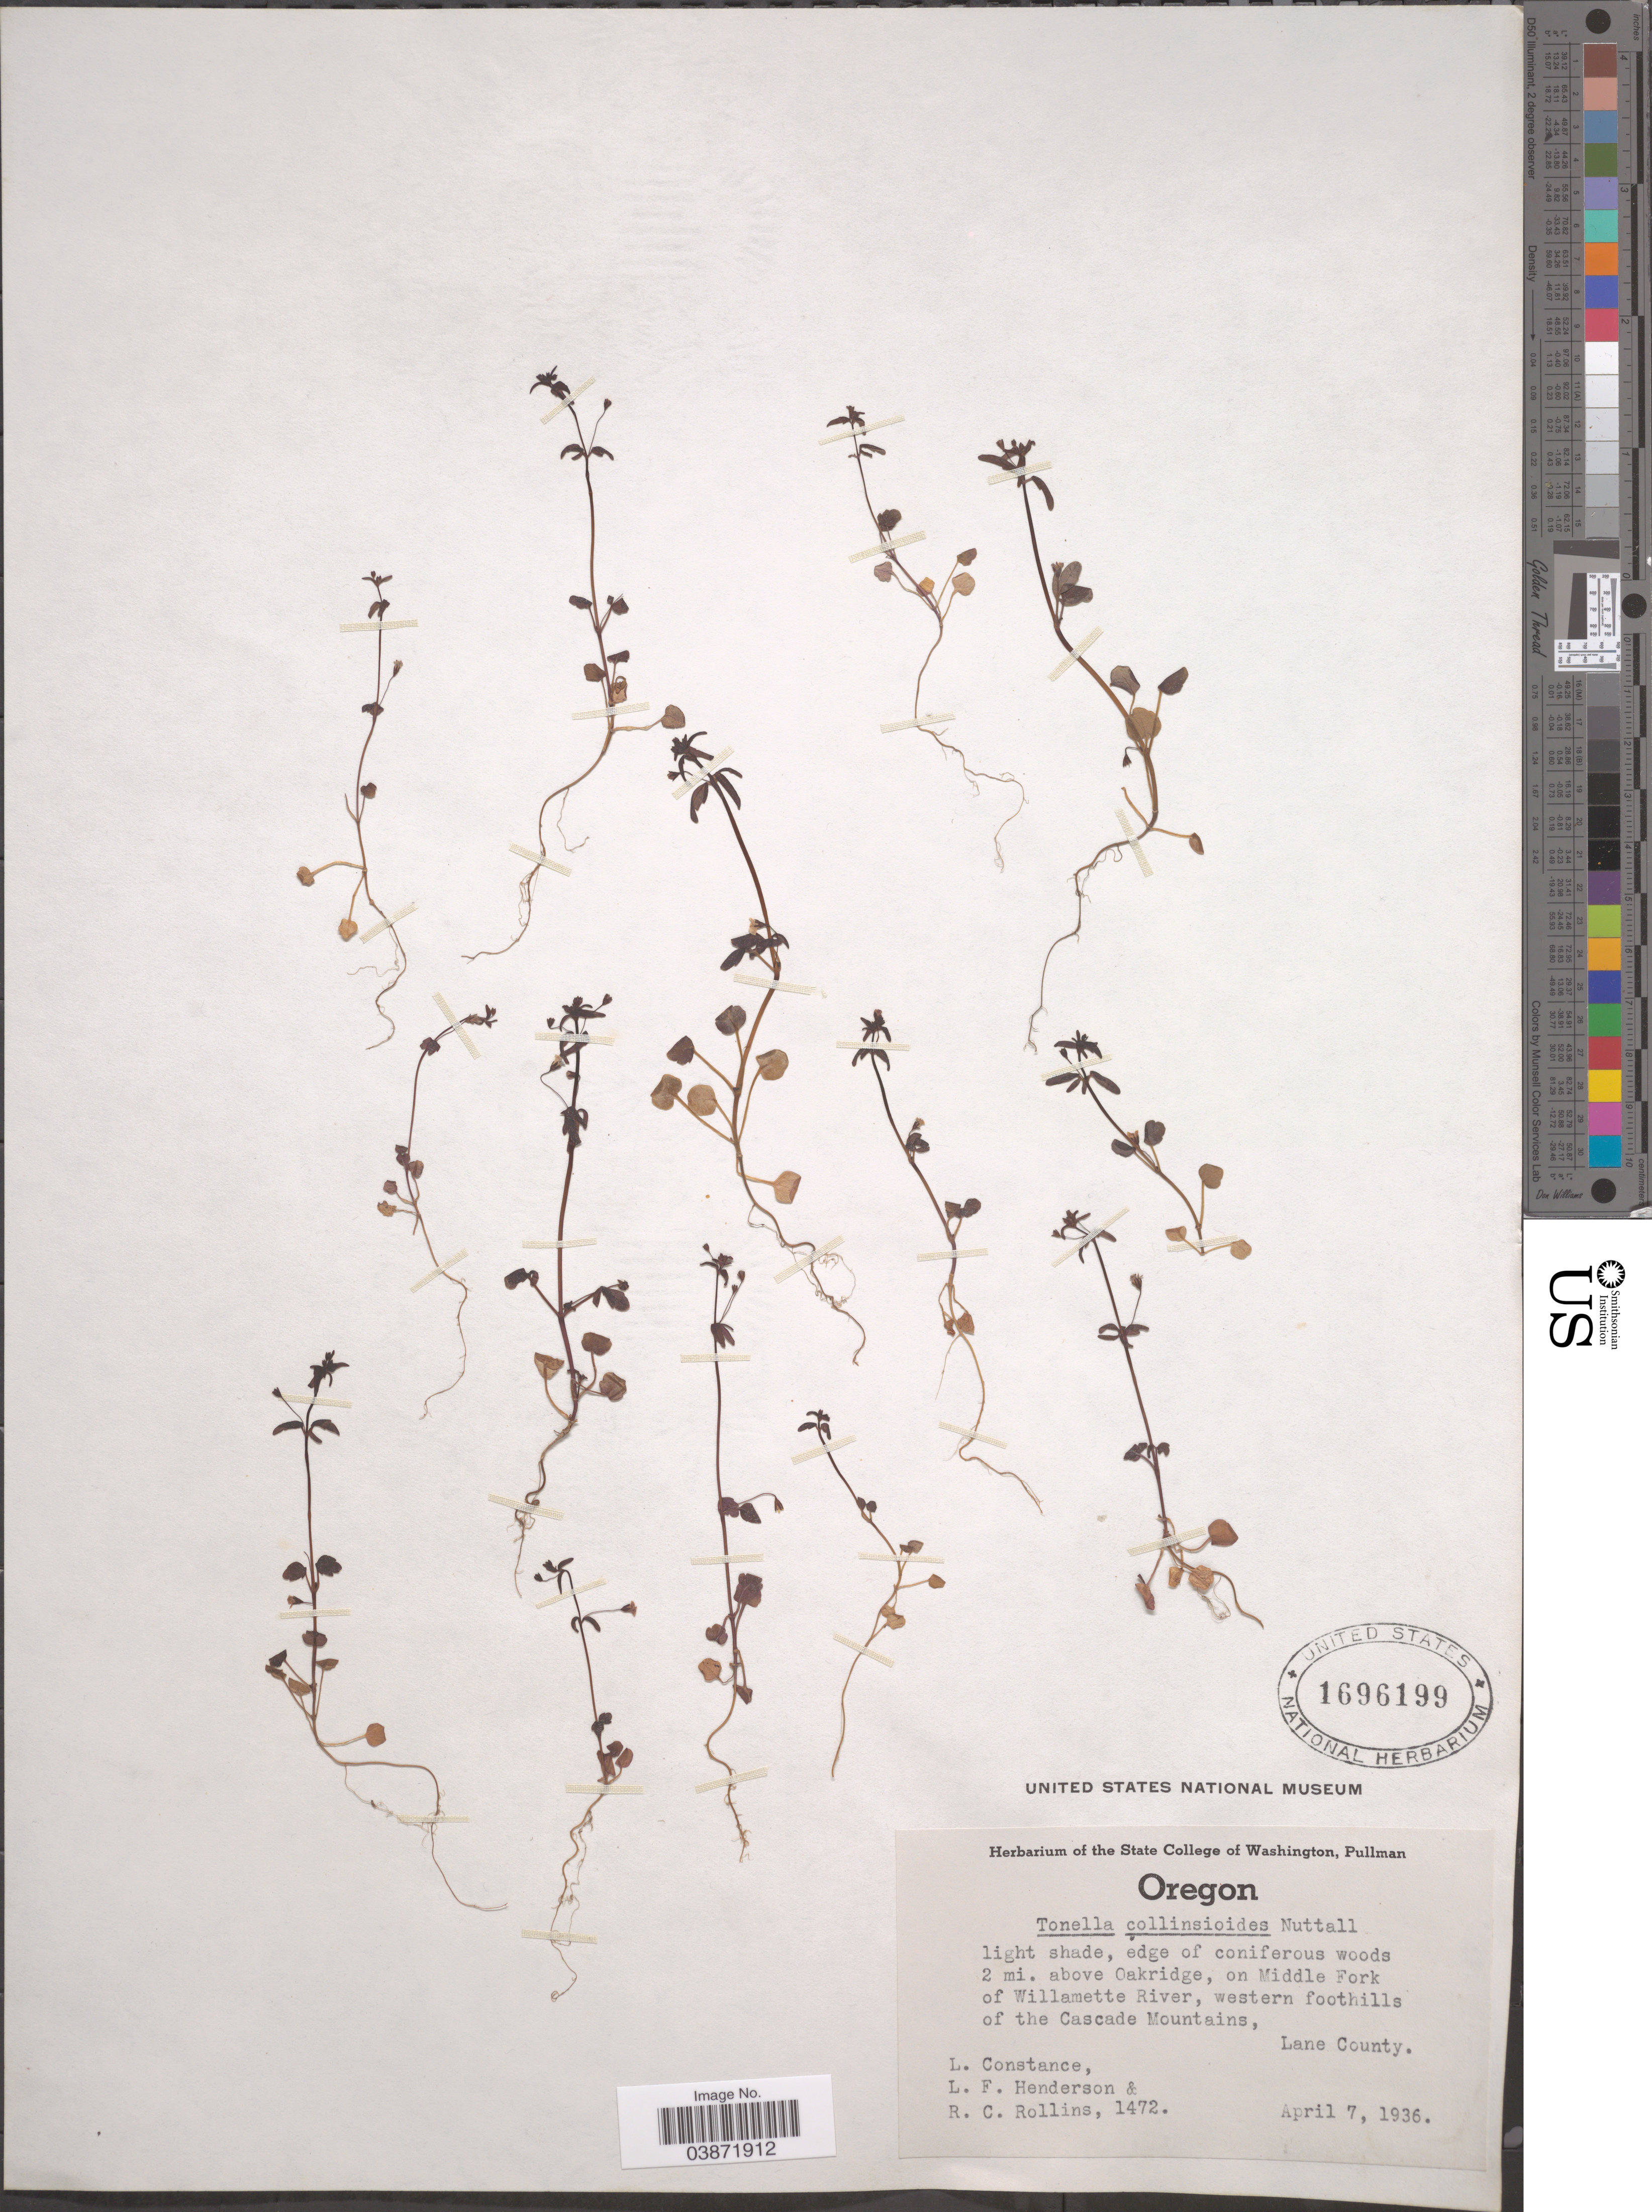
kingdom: Plantae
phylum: Tracheophyta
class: Magnoliopsida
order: Lamiales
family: Plantaginaceae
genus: Tonella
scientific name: Tonella collinsioides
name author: Nutt. ex A. Gray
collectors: L. Constance, L. Henderson & R. C. Rollins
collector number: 1472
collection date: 1936-04-07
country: United States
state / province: Oregon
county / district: Lane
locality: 2 mi. above Oakridge, on Middle Fork of Willamette River, western foothills of the Cascade Mountains, Lane County.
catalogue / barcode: US 1696199